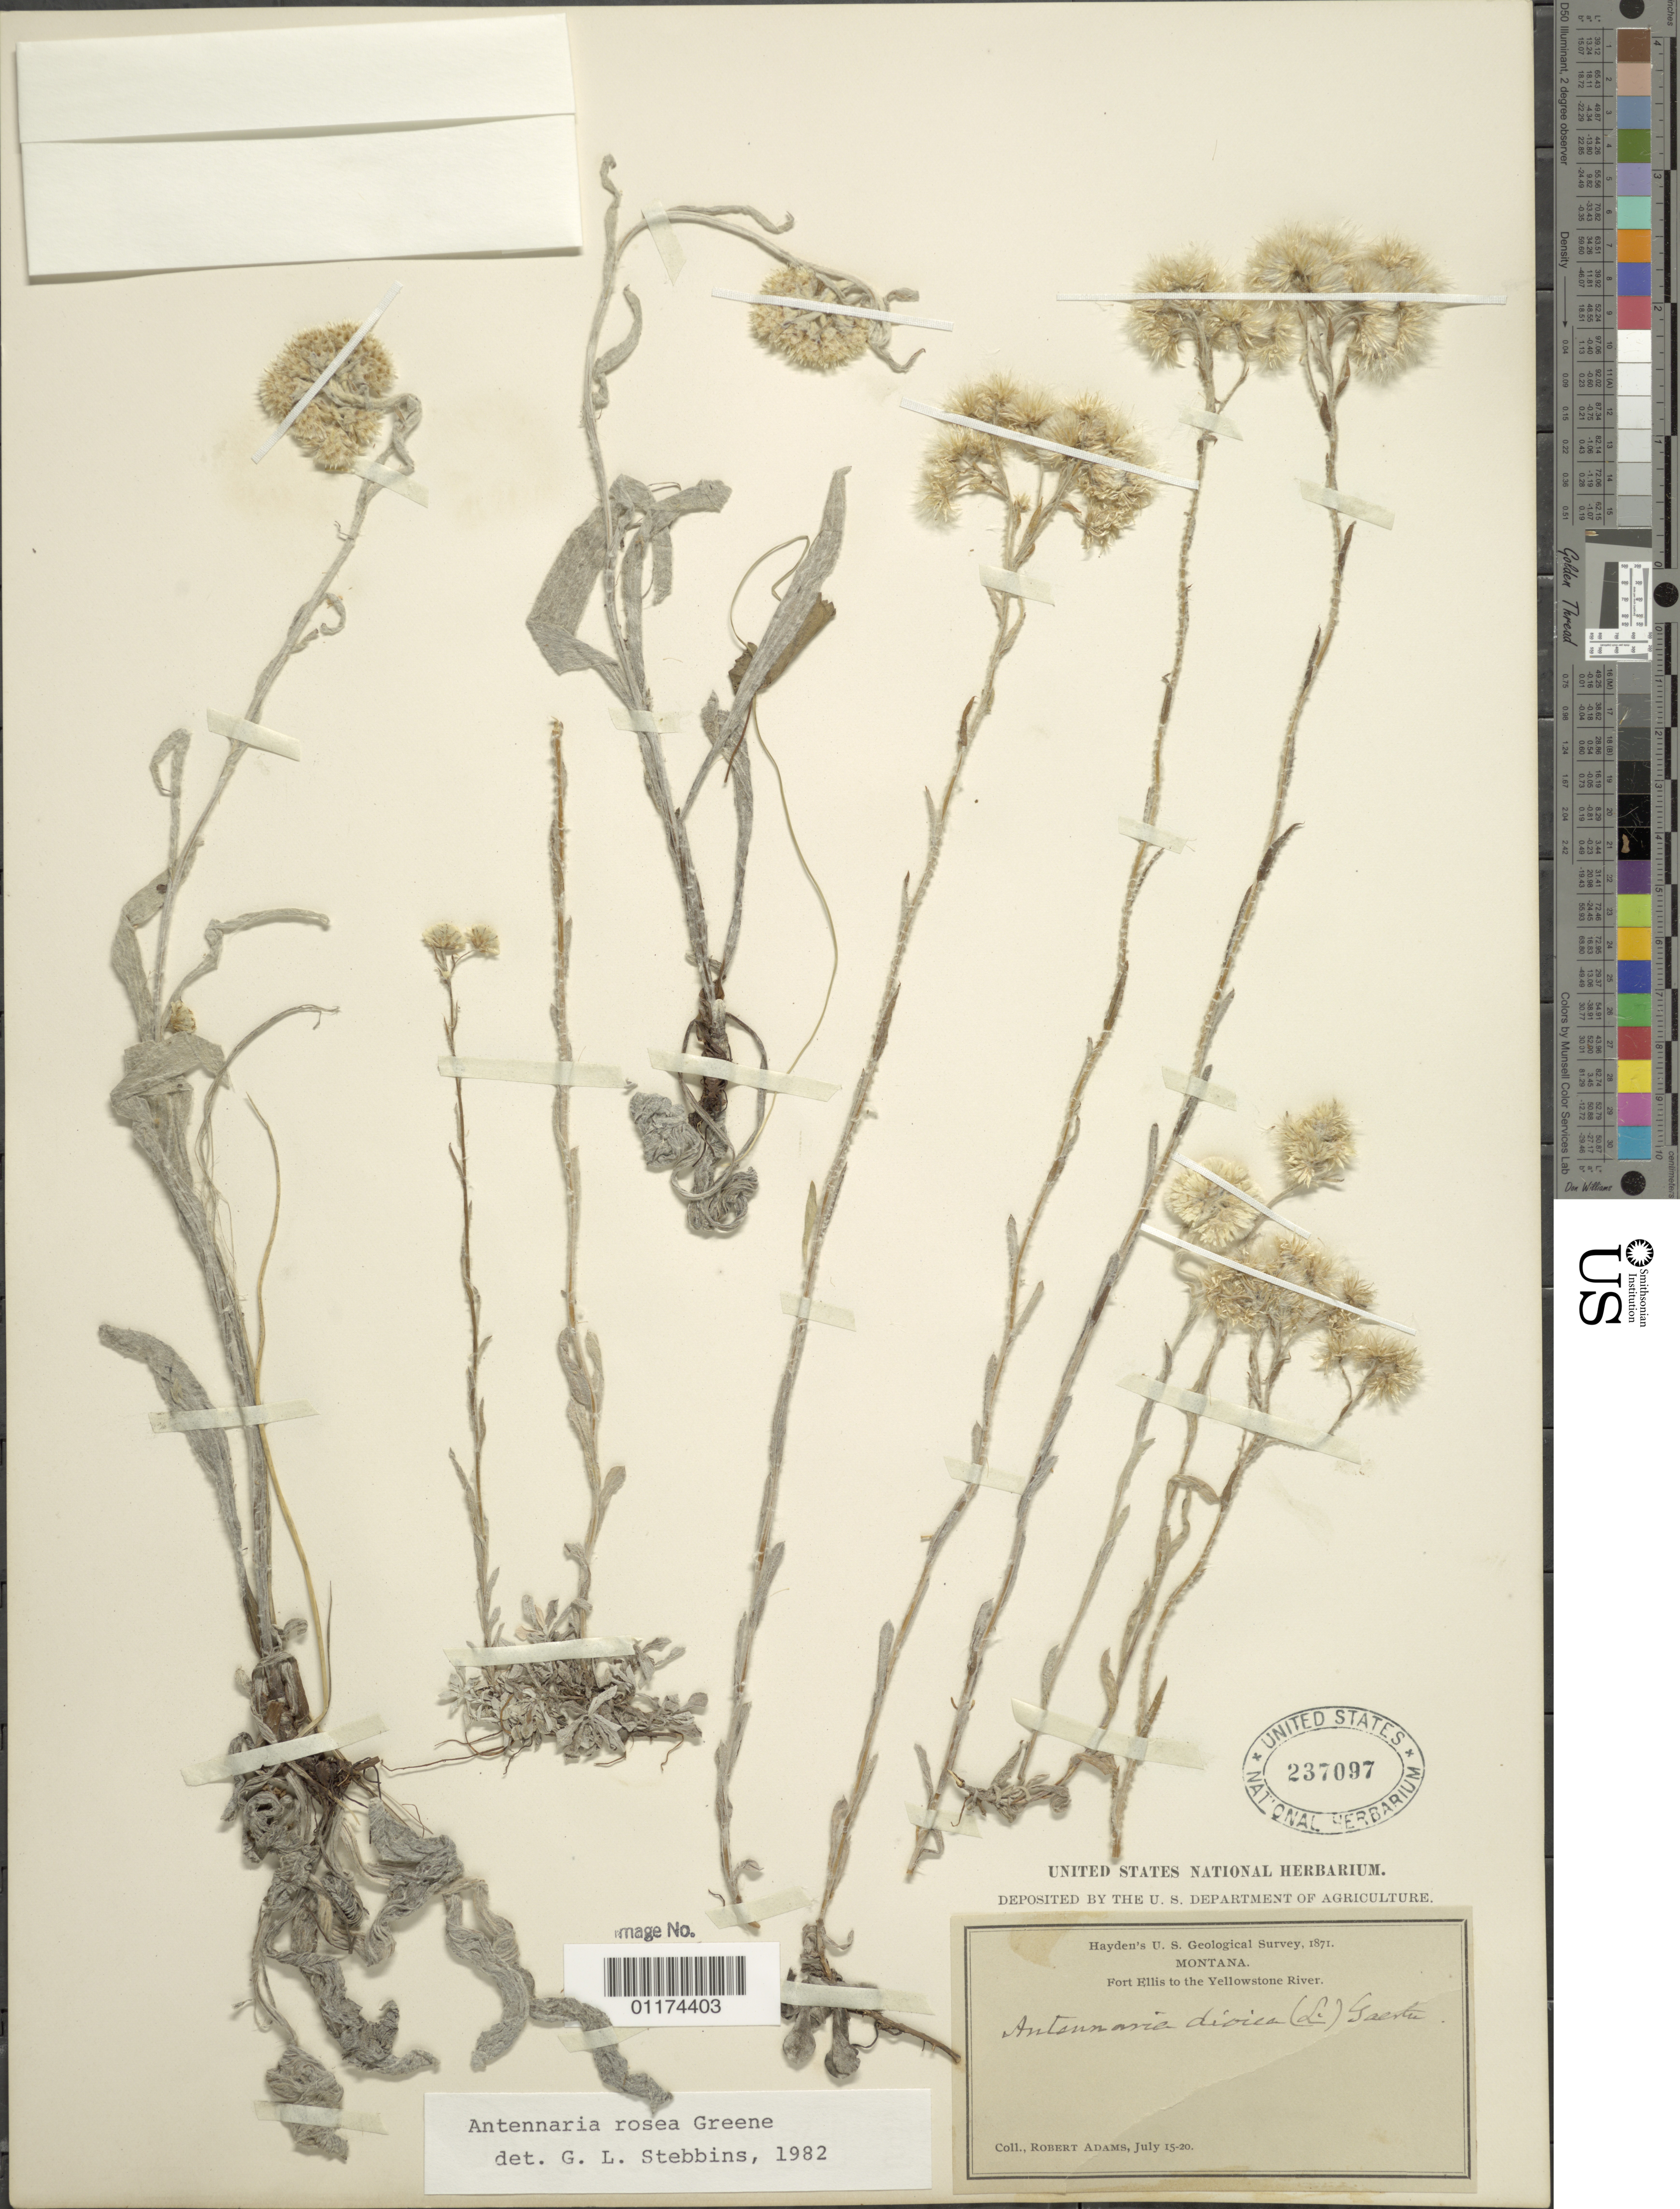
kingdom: Plantae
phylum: Tracheophyta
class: Magnoliopsida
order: Asterales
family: Asteraceae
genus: Antennaria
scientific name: Antennaria rosea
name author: Greene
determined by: Stebbins, G. L.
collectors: R. Adams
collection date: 1871-07-15/1871-07-20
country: United States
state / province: Montana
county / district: Gallatin / Park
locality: Fort Ellis to the Yellowstone River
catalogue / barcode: US 237097